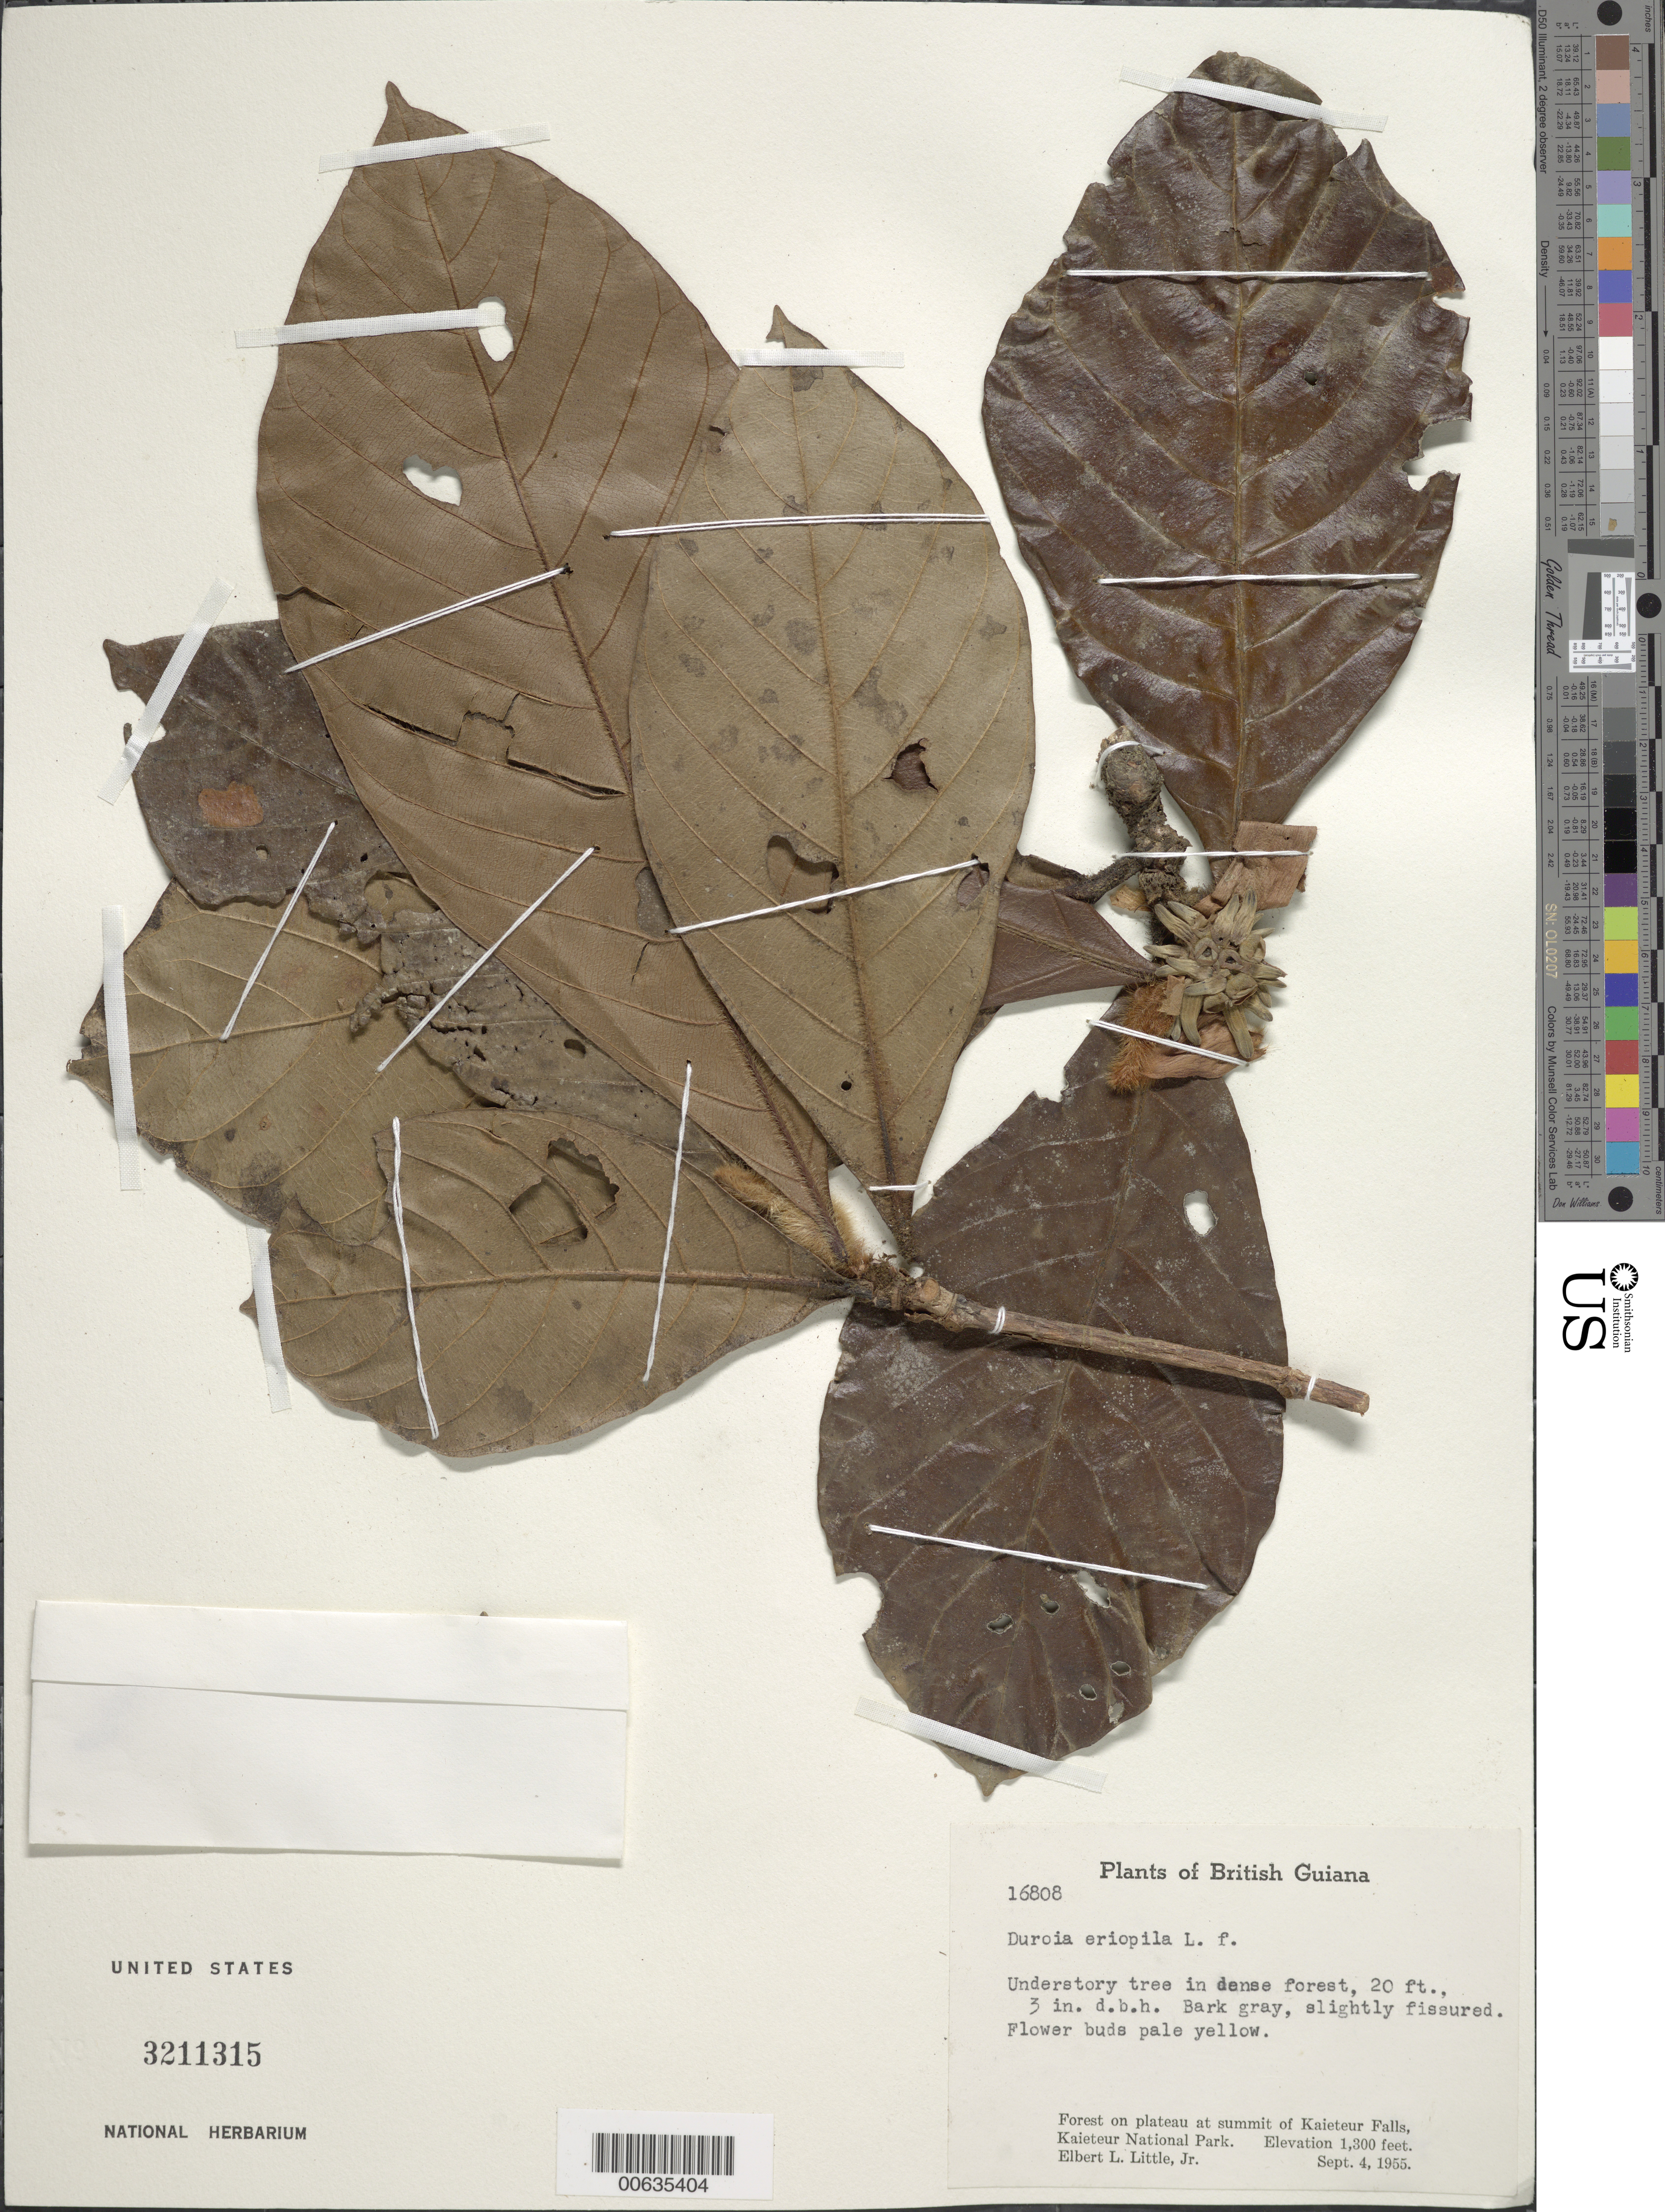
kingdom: Plantae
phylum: Tracheophyta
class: Magnoliopsida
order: Gentianales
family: Rubiaceae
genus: Duroia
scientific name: Duroia eriopila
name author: L. f.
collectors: E. L. Little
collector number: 16808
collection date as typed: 4-Sep-55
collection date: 1955-09-04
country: Guyana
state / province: Potaro-Siparuni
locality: Kaieteur National Park, Kaieteur Falls, summit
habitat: understory tree in dense forest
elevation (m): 390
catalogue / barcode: US 3211315